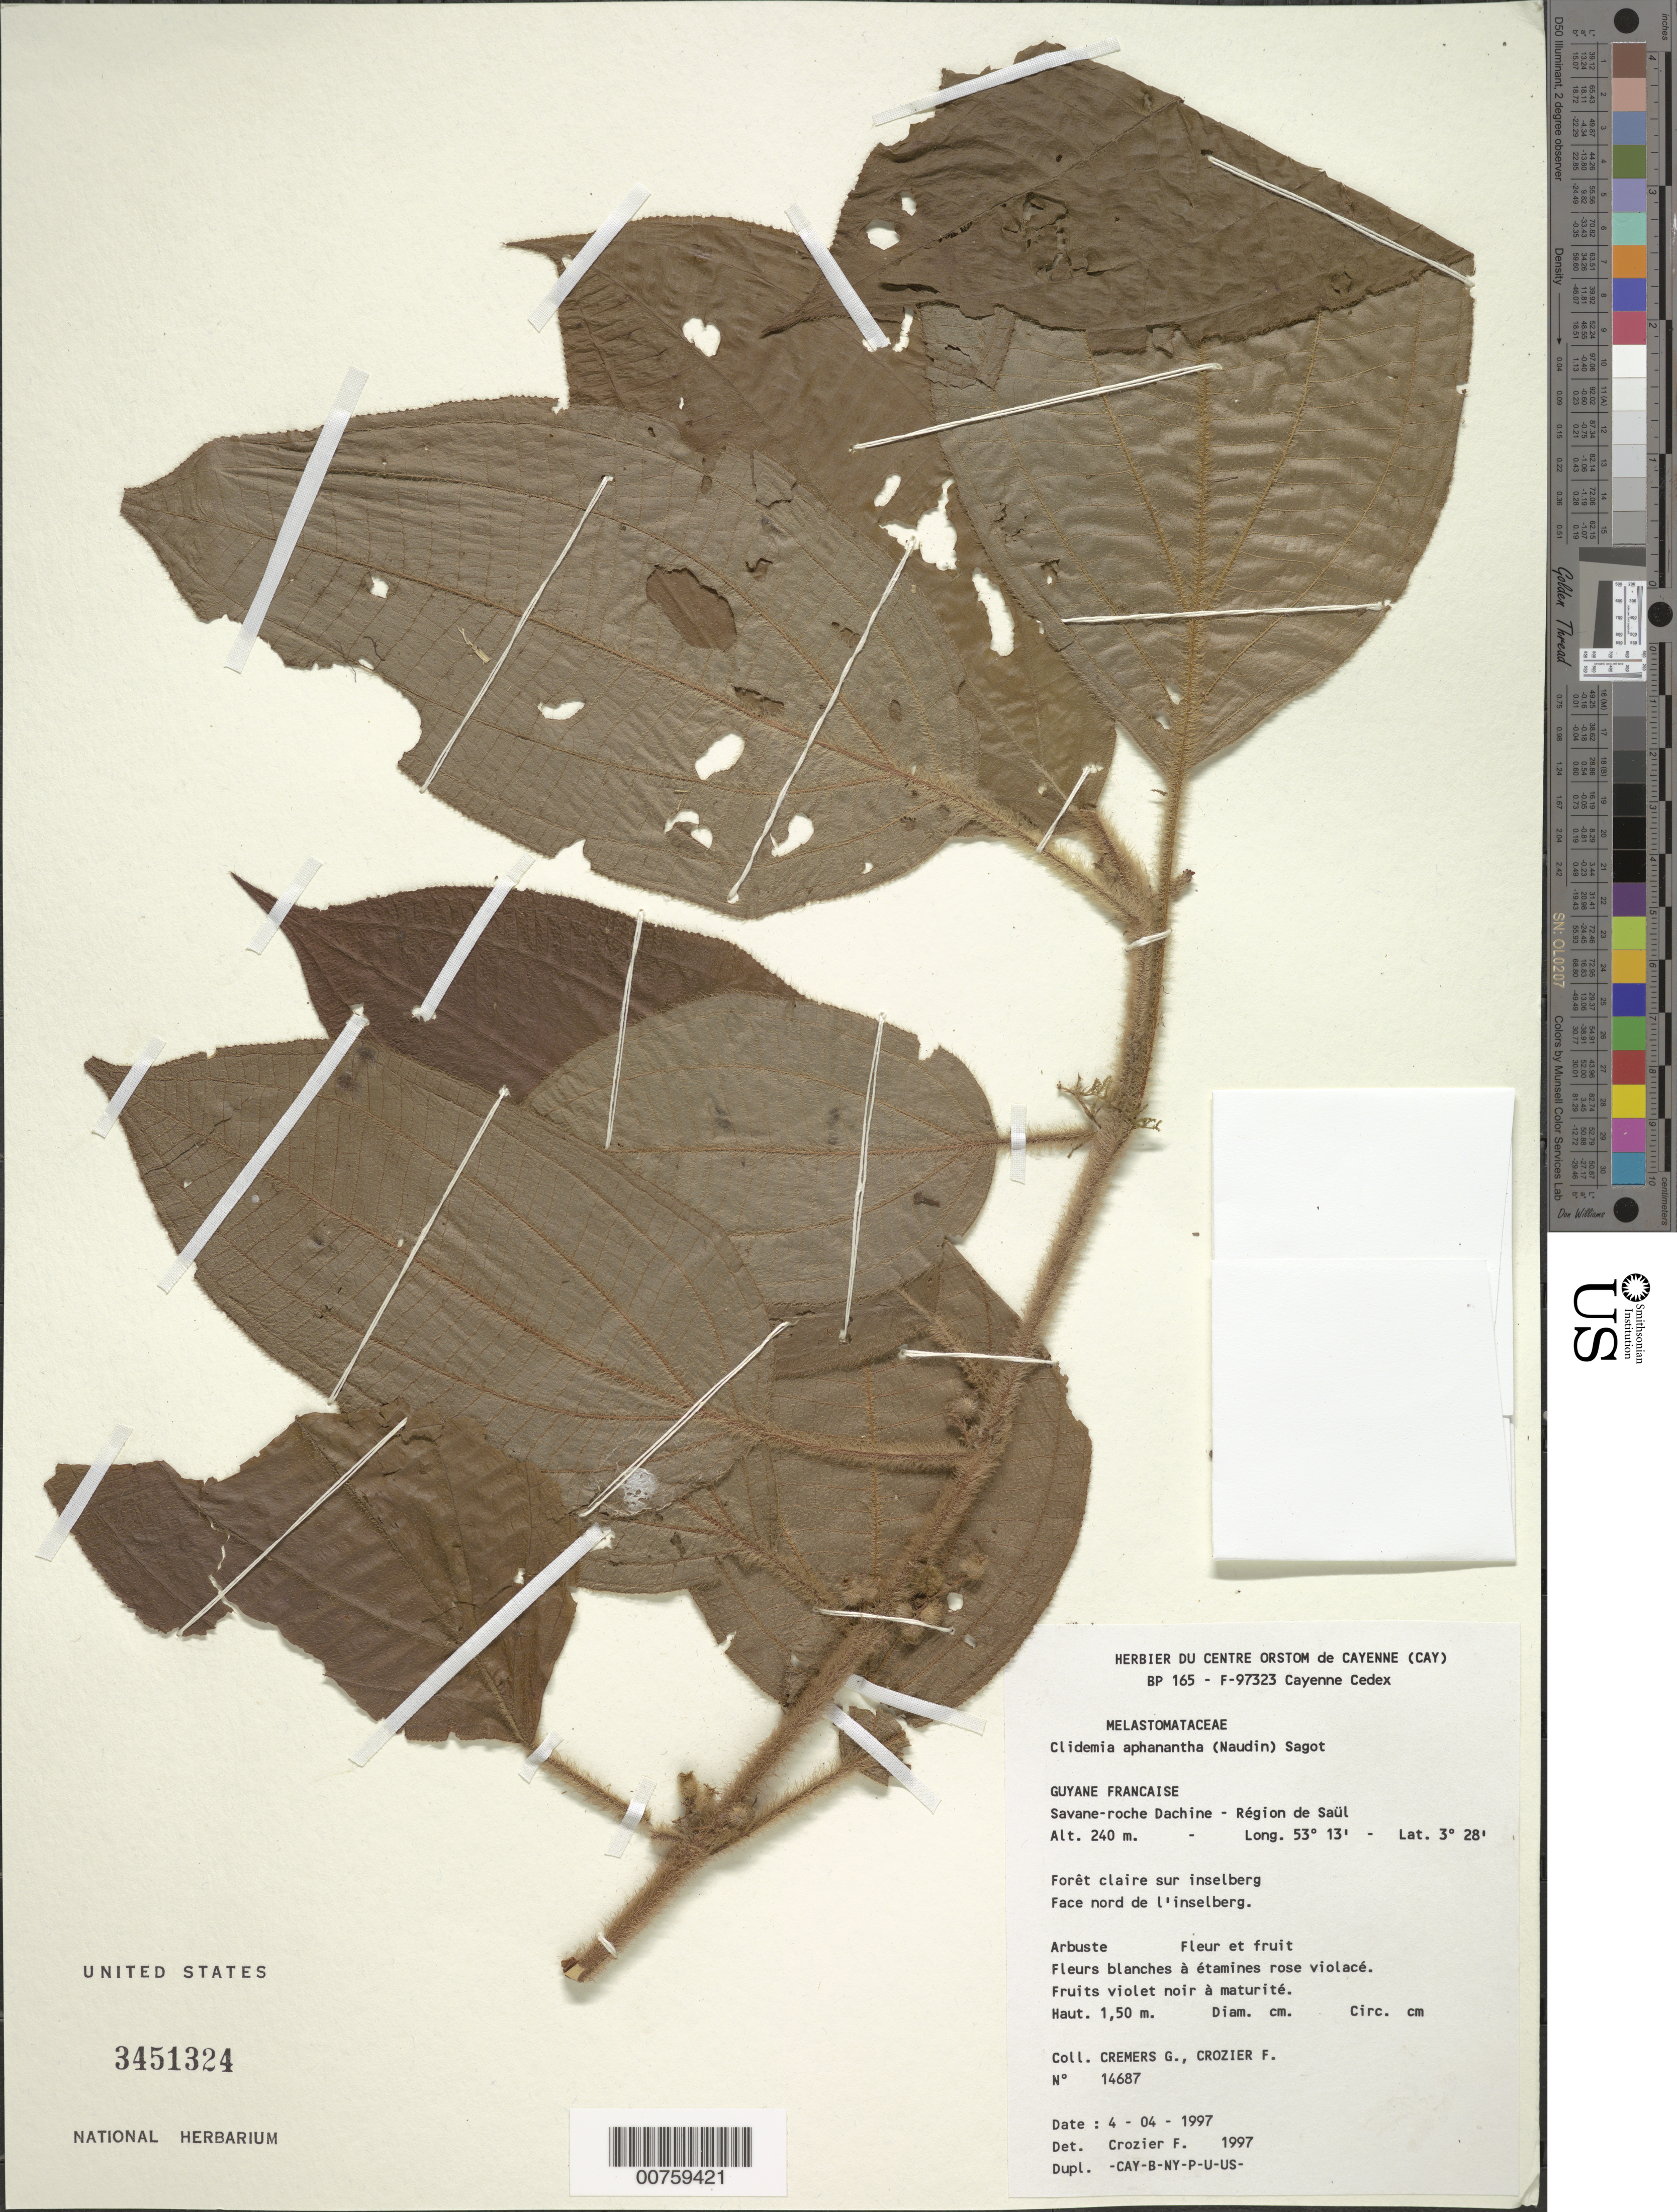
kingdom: Plantae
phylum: Tracheophyta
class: Magnoliopsida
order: Myrtales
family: Melastomataceae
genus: Clidemia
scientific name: Clidemia aphanantha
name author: (Naudin) Sagot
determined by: Michelangeli, F. A.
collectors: G. Cremers & F. Crozier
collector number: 14687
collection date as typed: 4-Apr-97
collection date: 1997-04-04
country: French Guiana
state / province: Saint-Laurent-du-Maroni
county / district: Saül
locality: Saül, savane-roche Dachine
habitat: Forêt claire sur inselberg. Face nord de l 'inselberg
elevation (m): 240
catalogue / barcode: US 3451324